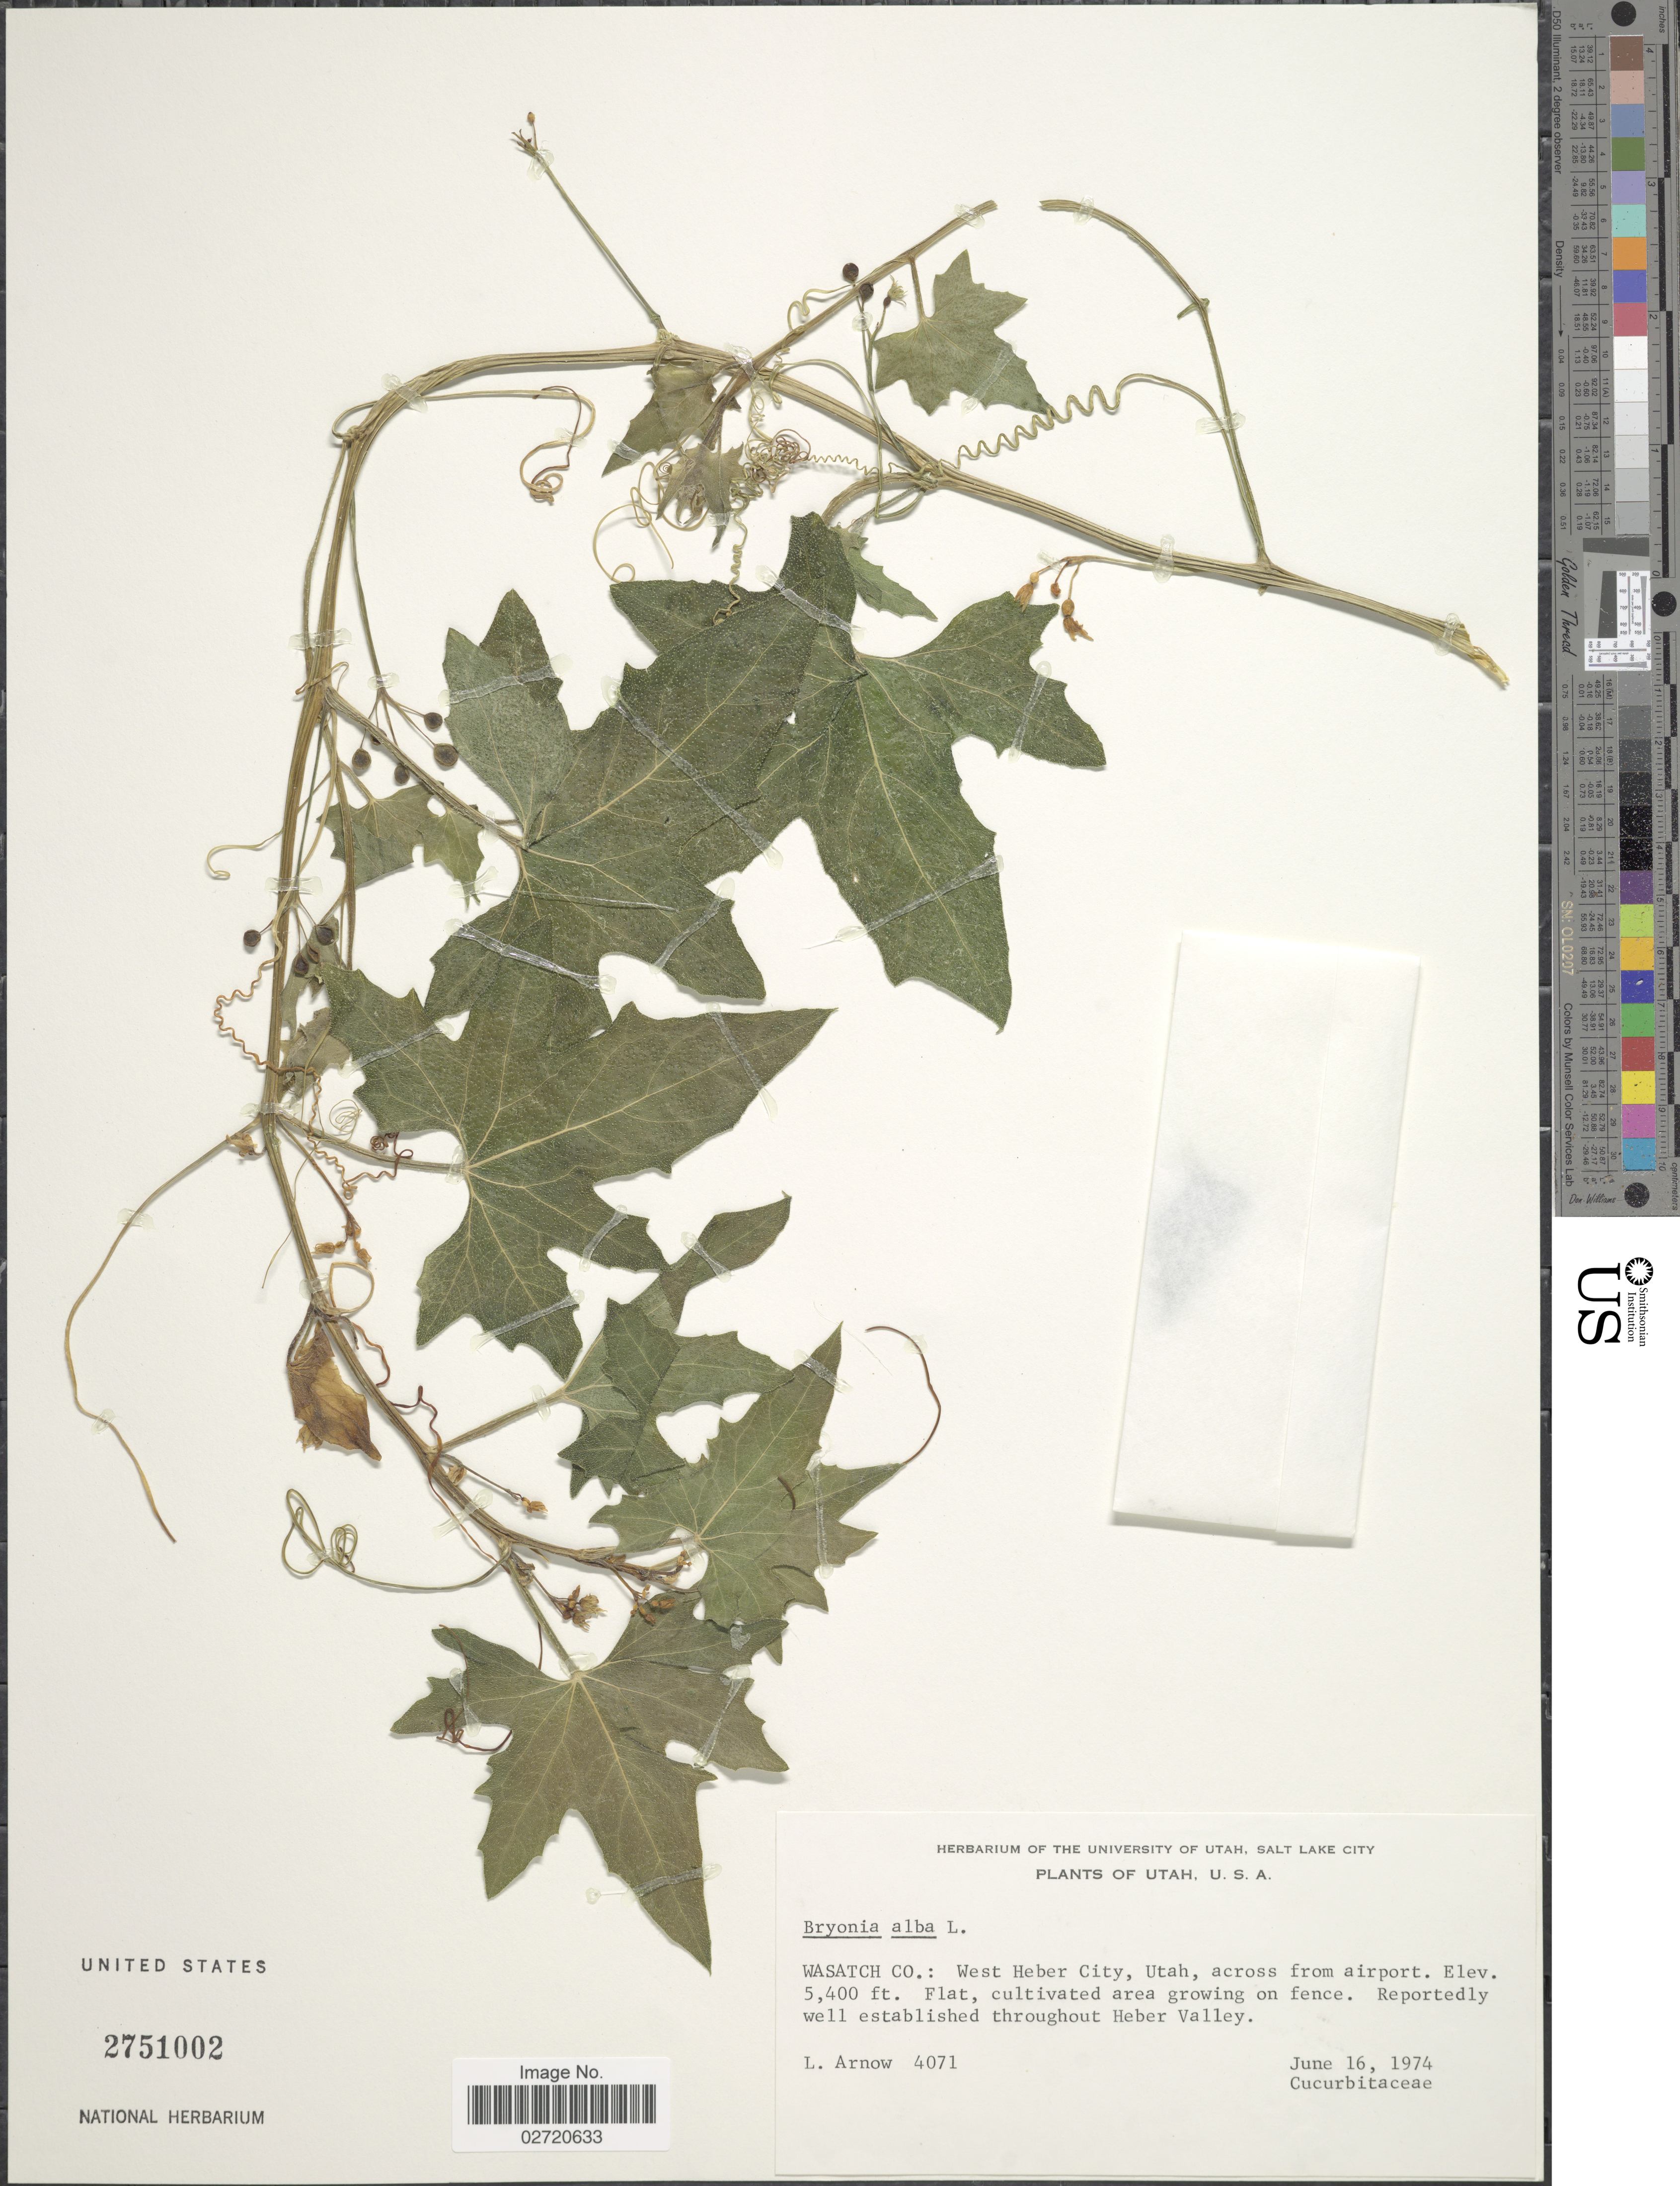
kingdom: Plantae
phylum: Tracheophyta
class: Magnoliopsida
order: Cucurbitales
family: Cucurbitaceae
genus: Bryonia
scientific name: Bryonia alba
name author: L.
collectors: L. Arnow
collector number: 4071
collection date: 1974-06-16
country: United States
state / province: Utah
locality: Wasatch Co.: West Heber City, across from airport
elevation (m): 1646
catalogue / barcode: US 2751002